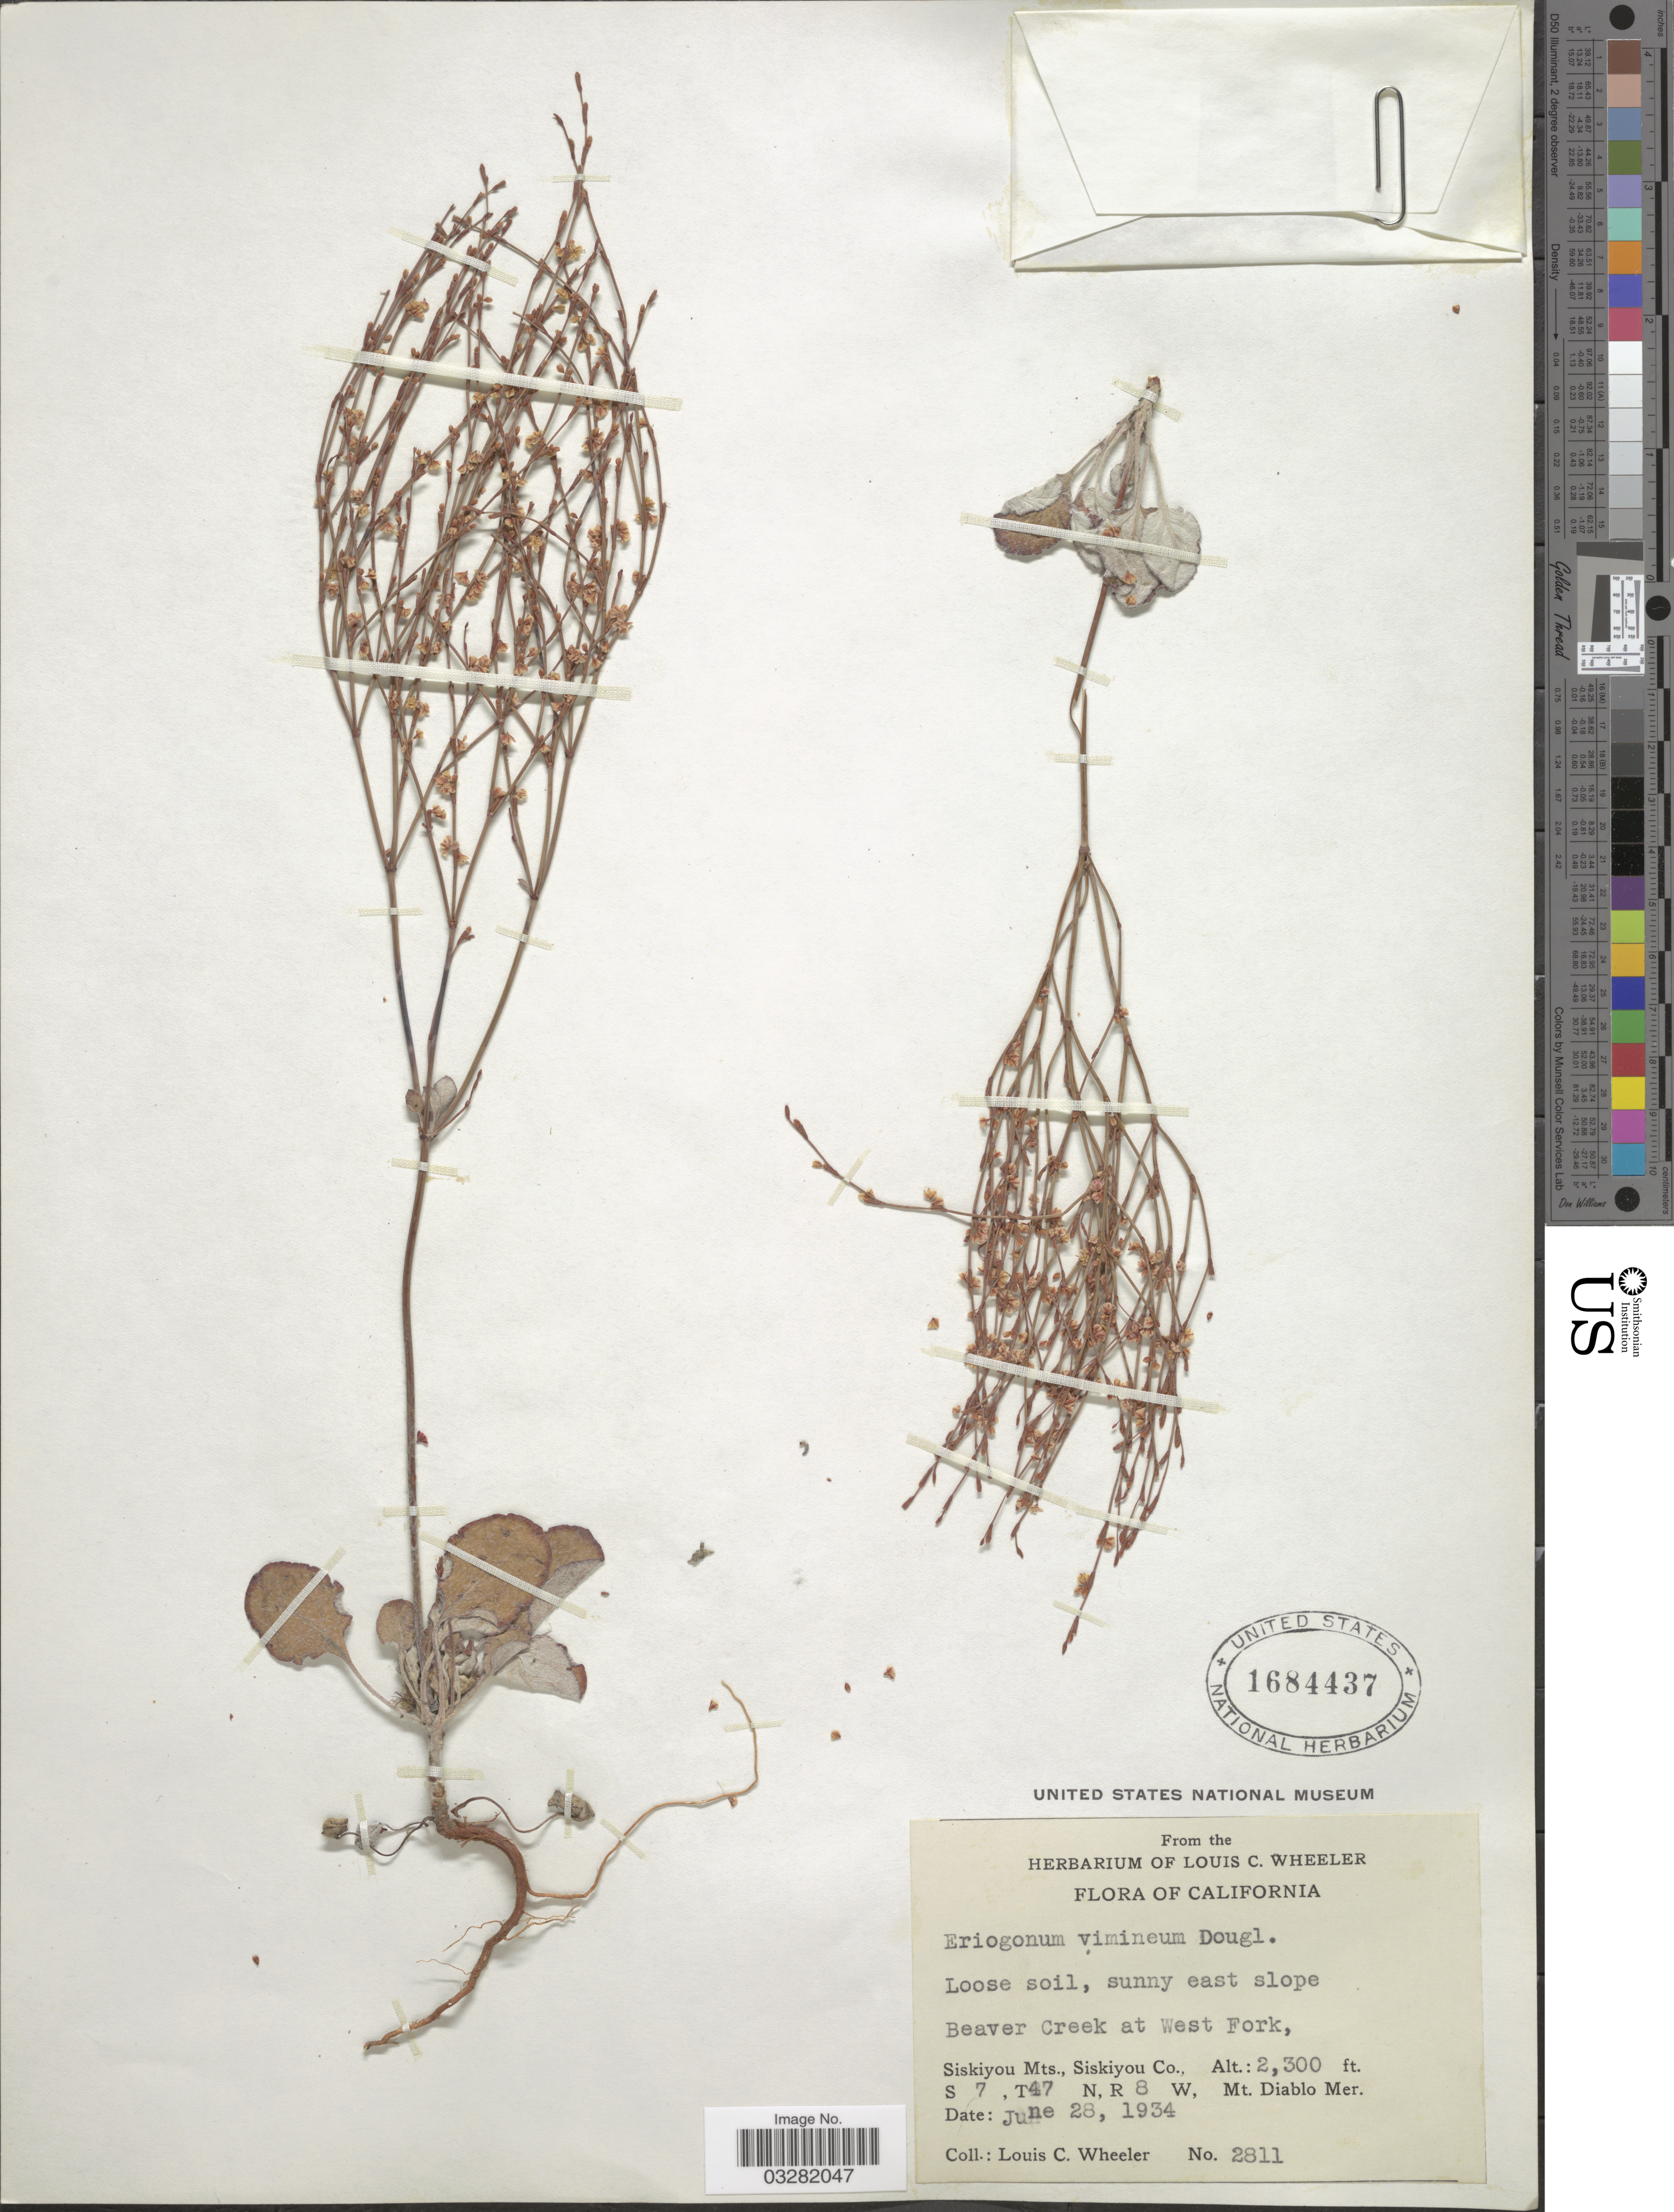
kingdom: Plantae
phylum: Tracheophyta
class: Magnoliopsida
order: Caryophyllales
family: Polygonaceae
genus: Eriogonum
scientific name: Eriogonum vimineum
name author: Douglas ex Benth.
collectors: L. C. Wheeler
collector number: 2811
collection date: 1934-06-28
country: United States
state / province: California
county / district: Siskiyou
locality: Sunny east slope Beaver Creek at West Fork, Siskiyou Mts., Siskiyou Co. S 7, T47 N, R 8 W, Mt. Diablo Mer.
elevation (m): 701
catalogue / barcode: US 1684437